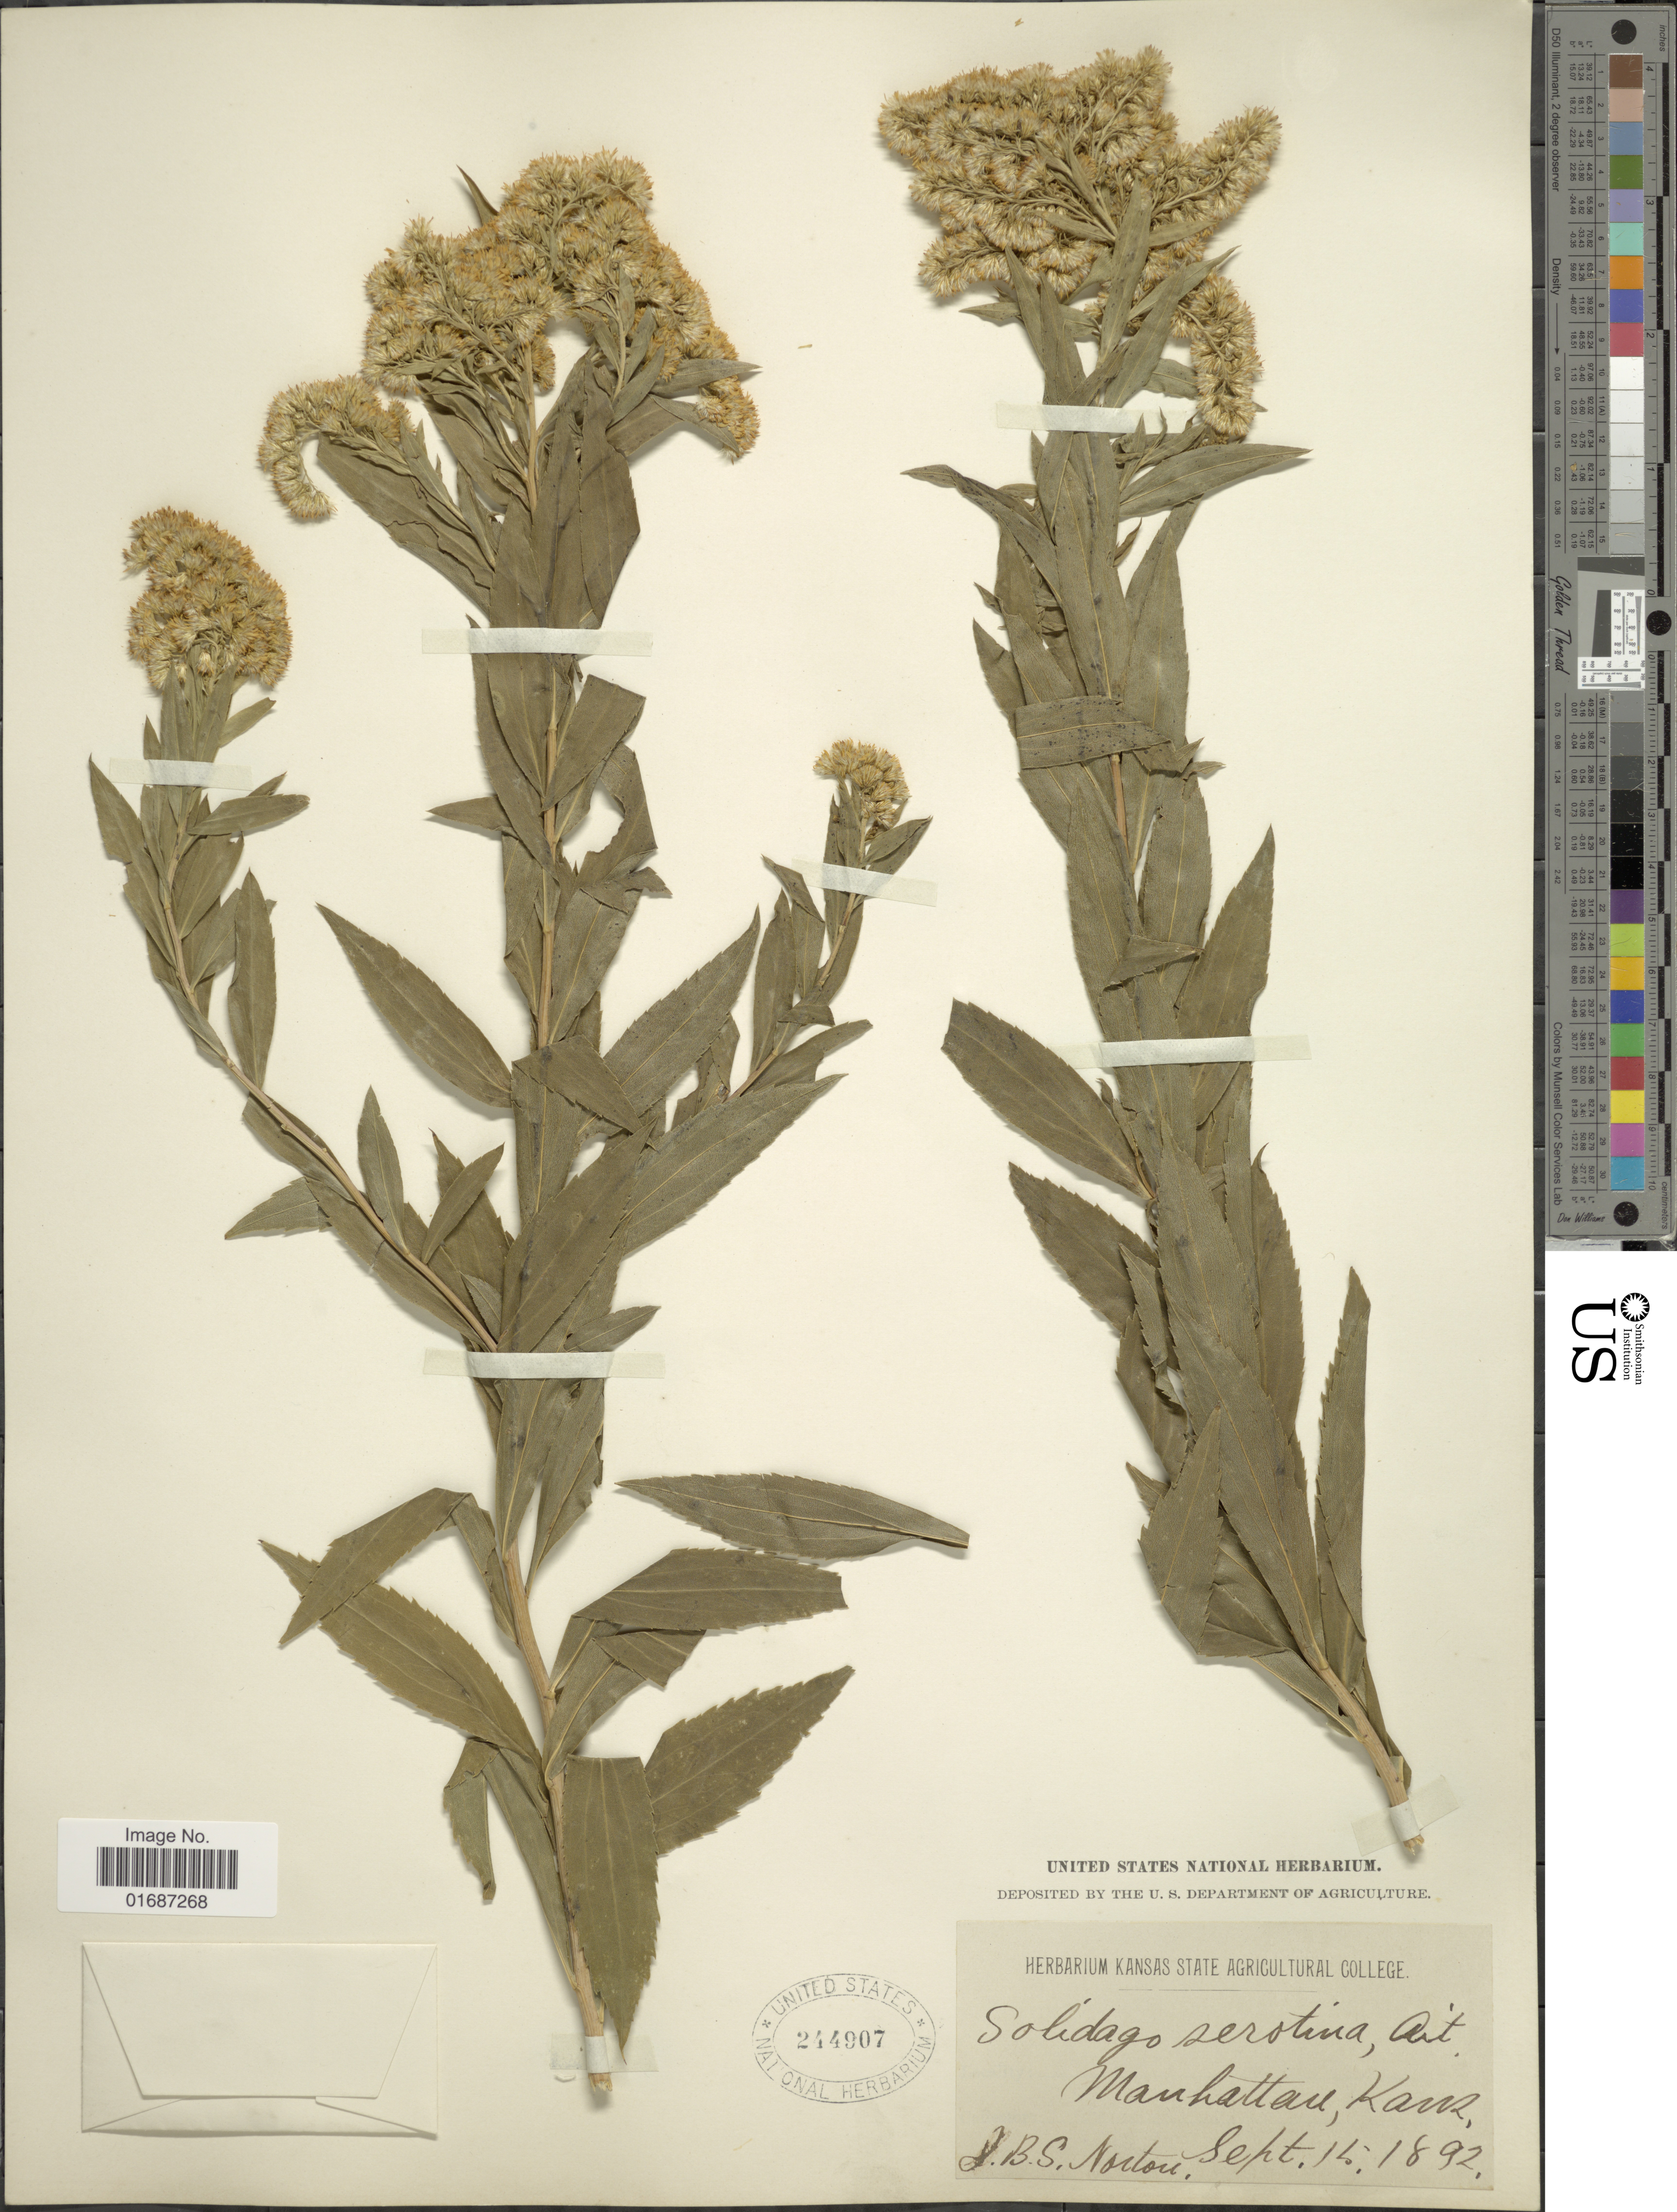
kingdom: Plantae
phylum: Tracheophyta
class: Magnoliopsida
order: Asterales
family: Asteraceae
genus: Solidago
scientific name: Solidago gigantea var. leiophylla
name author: Fernald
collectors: J. B. S. Norton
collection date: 1892-09-15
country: United States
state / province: Kansas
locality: Manhattan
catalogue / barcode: US 244907